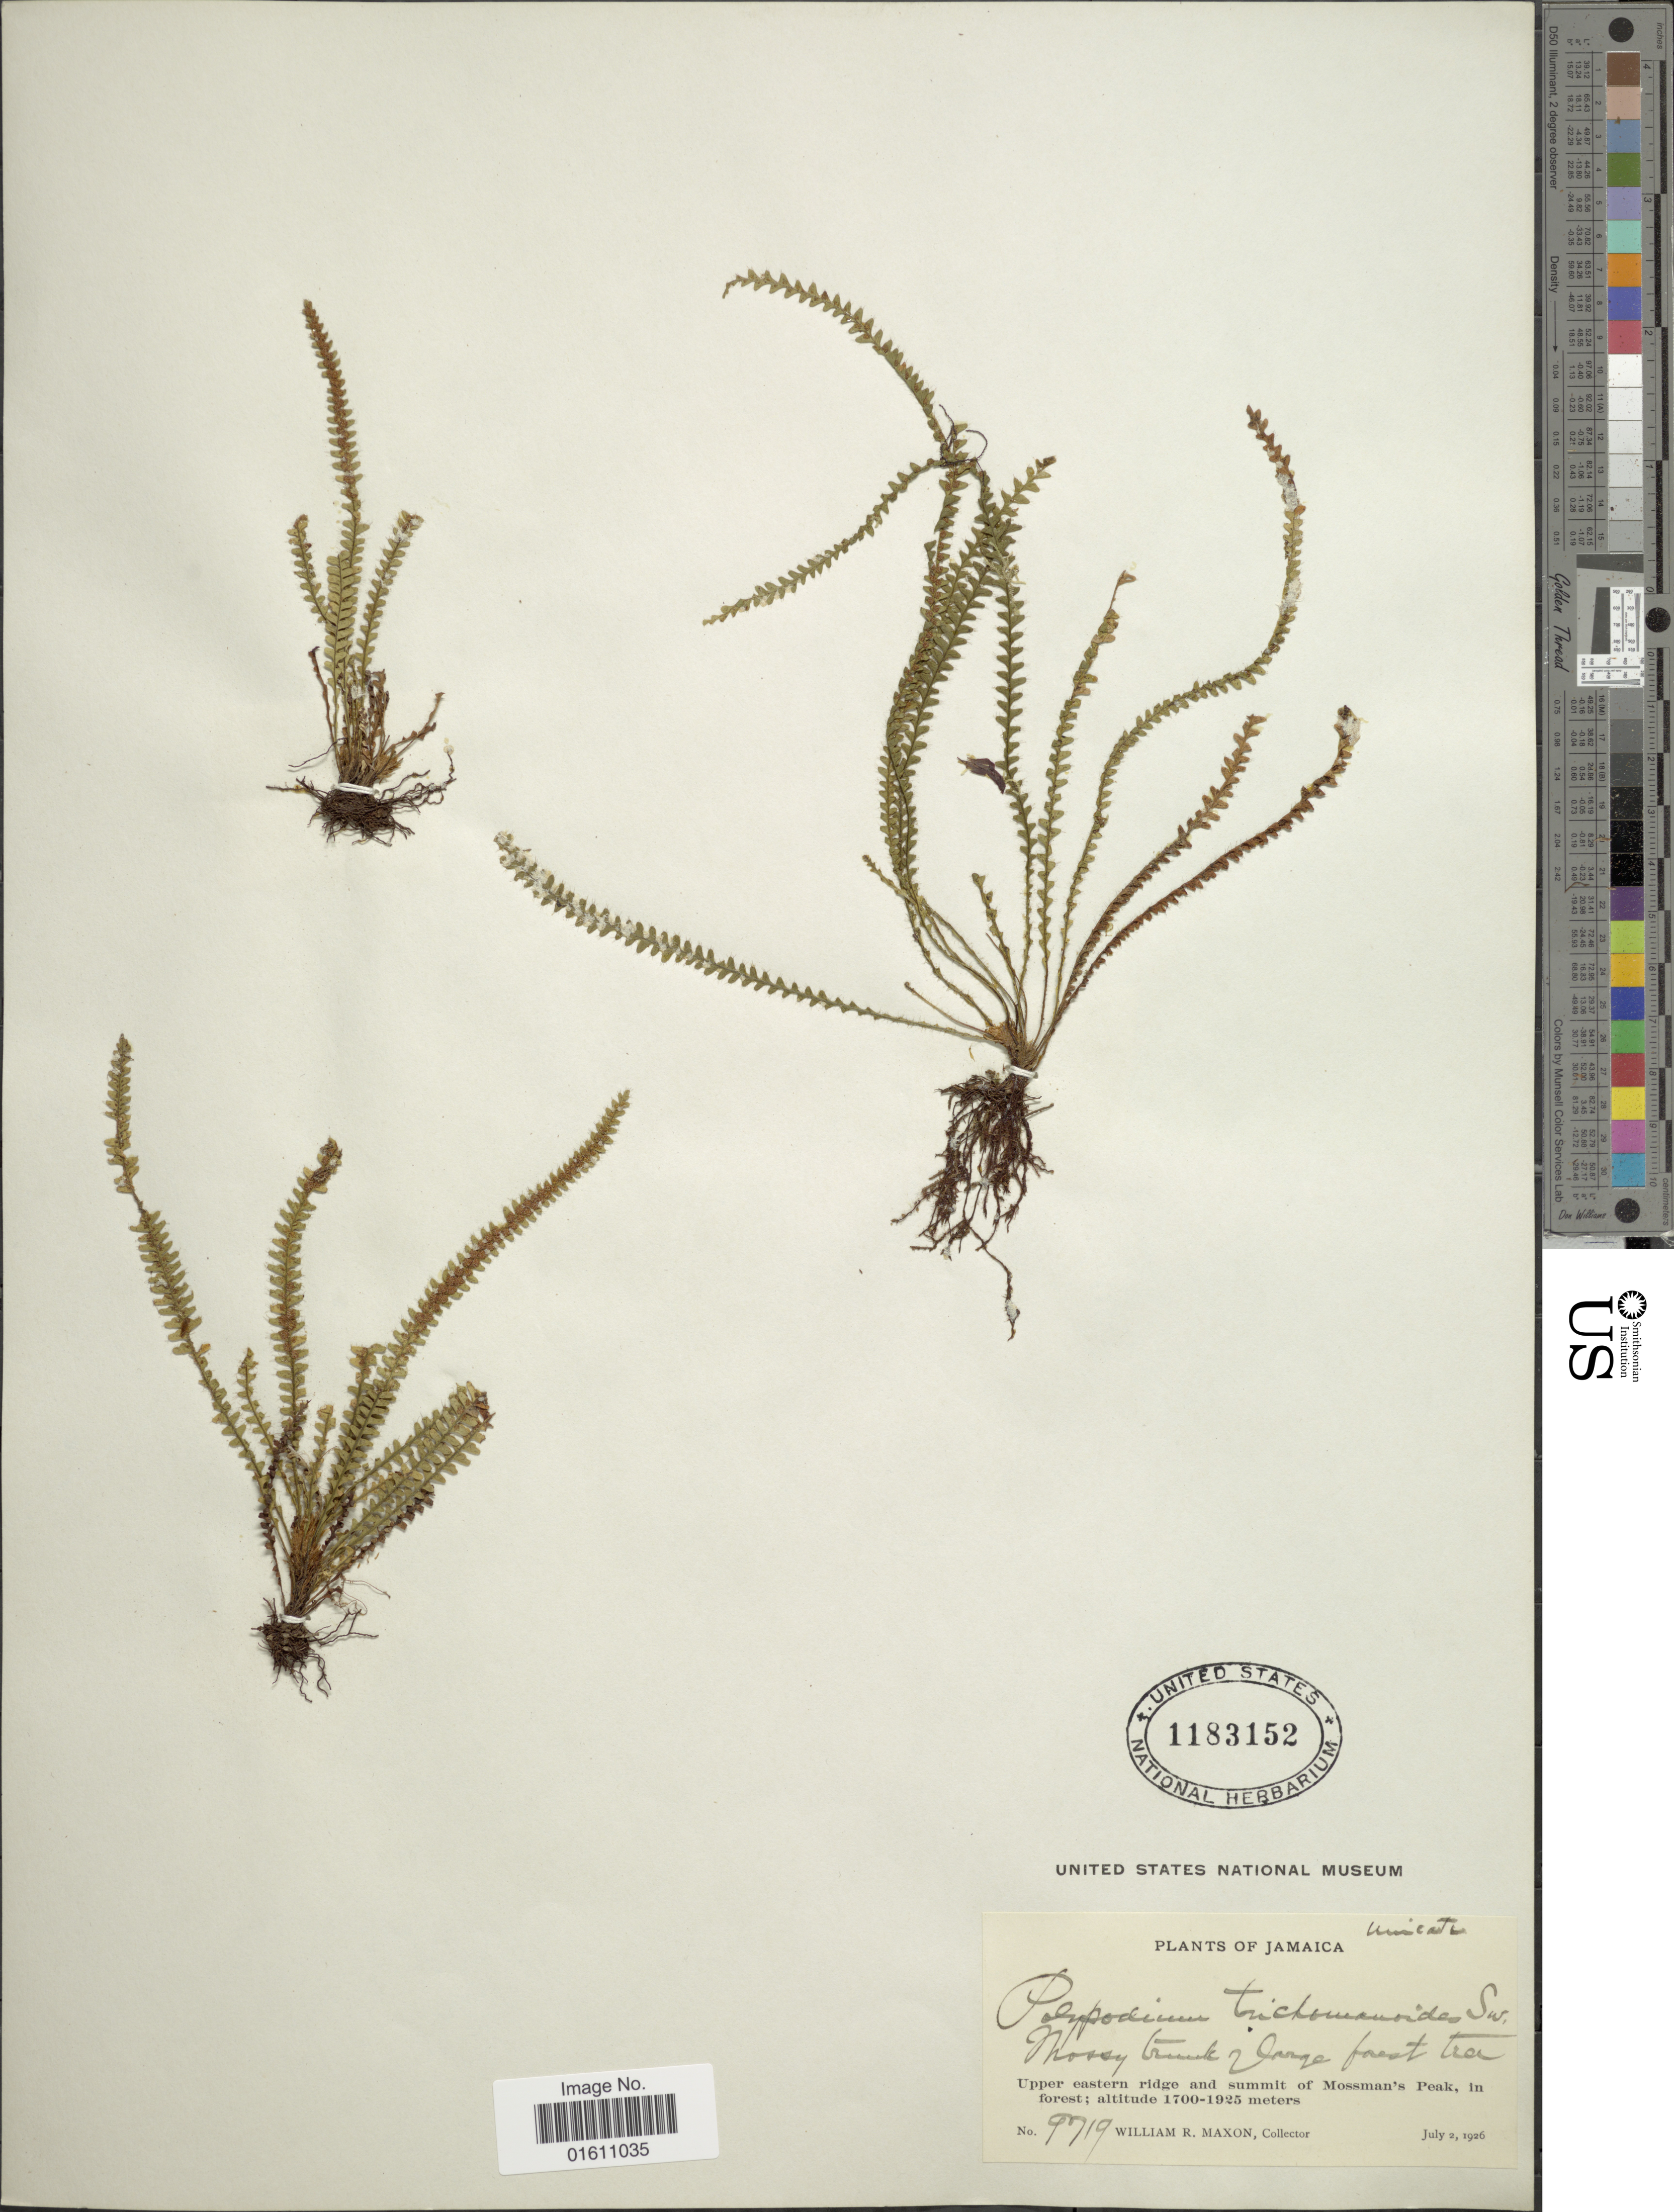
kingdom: Plantae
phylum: Tracheophyta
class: Polypodiopsida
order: Polypodiales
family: Polypodiaceae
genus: Moranopteris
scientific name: Moranopteris trichomanoides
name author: (Sw.) R. Y. Hirai & J. Prado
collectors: W. R. Maxon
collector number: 9719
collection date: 1926-07-02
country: Jamaica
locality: Upper eastern ridge and summit of Mossman's Peak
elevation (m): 1700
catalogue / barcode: US 1183152